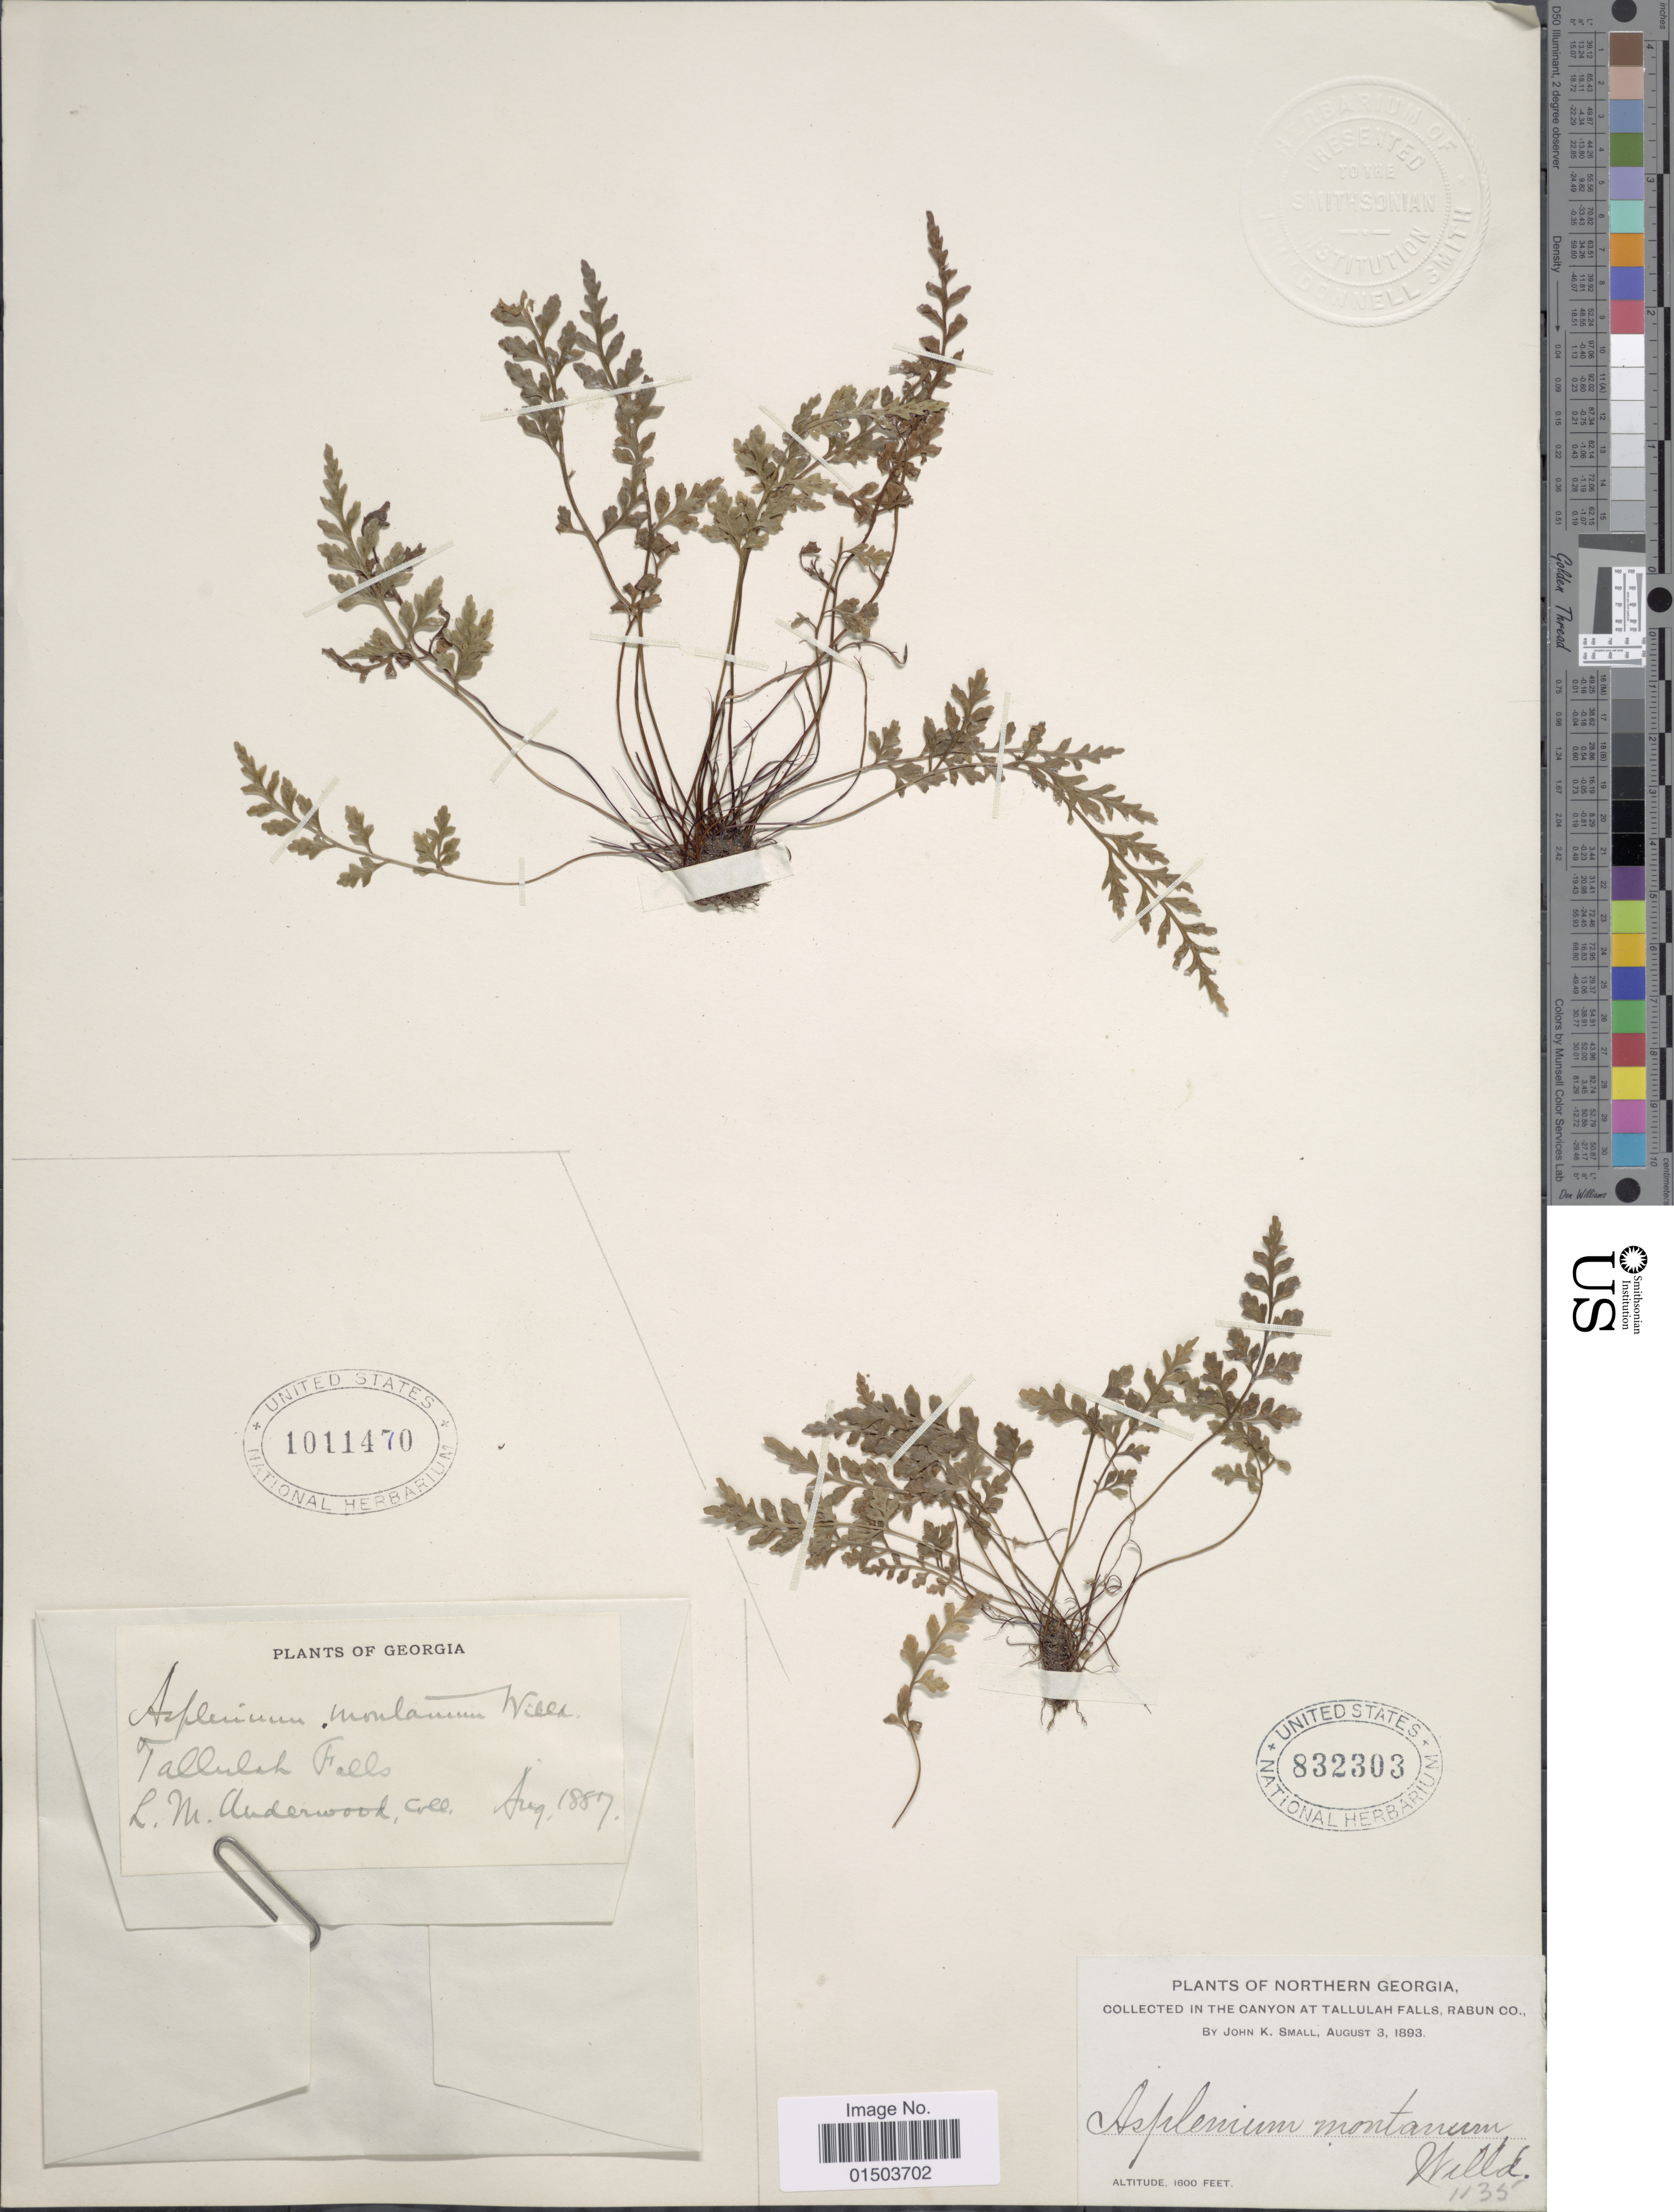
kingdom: Plantae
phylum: Tracheophyta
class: Polypodiopsida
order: Polypodiales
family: Aspleniaceae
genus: Asplenium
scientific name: Asplenium montanum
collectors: J. K. Small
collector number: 1135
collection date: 1893-08-03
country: United States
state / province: Georgia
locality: Northern Georgia. In the Canyon at Tallulah Falls, Rabun Co.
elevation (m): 488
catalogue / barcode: US 832303